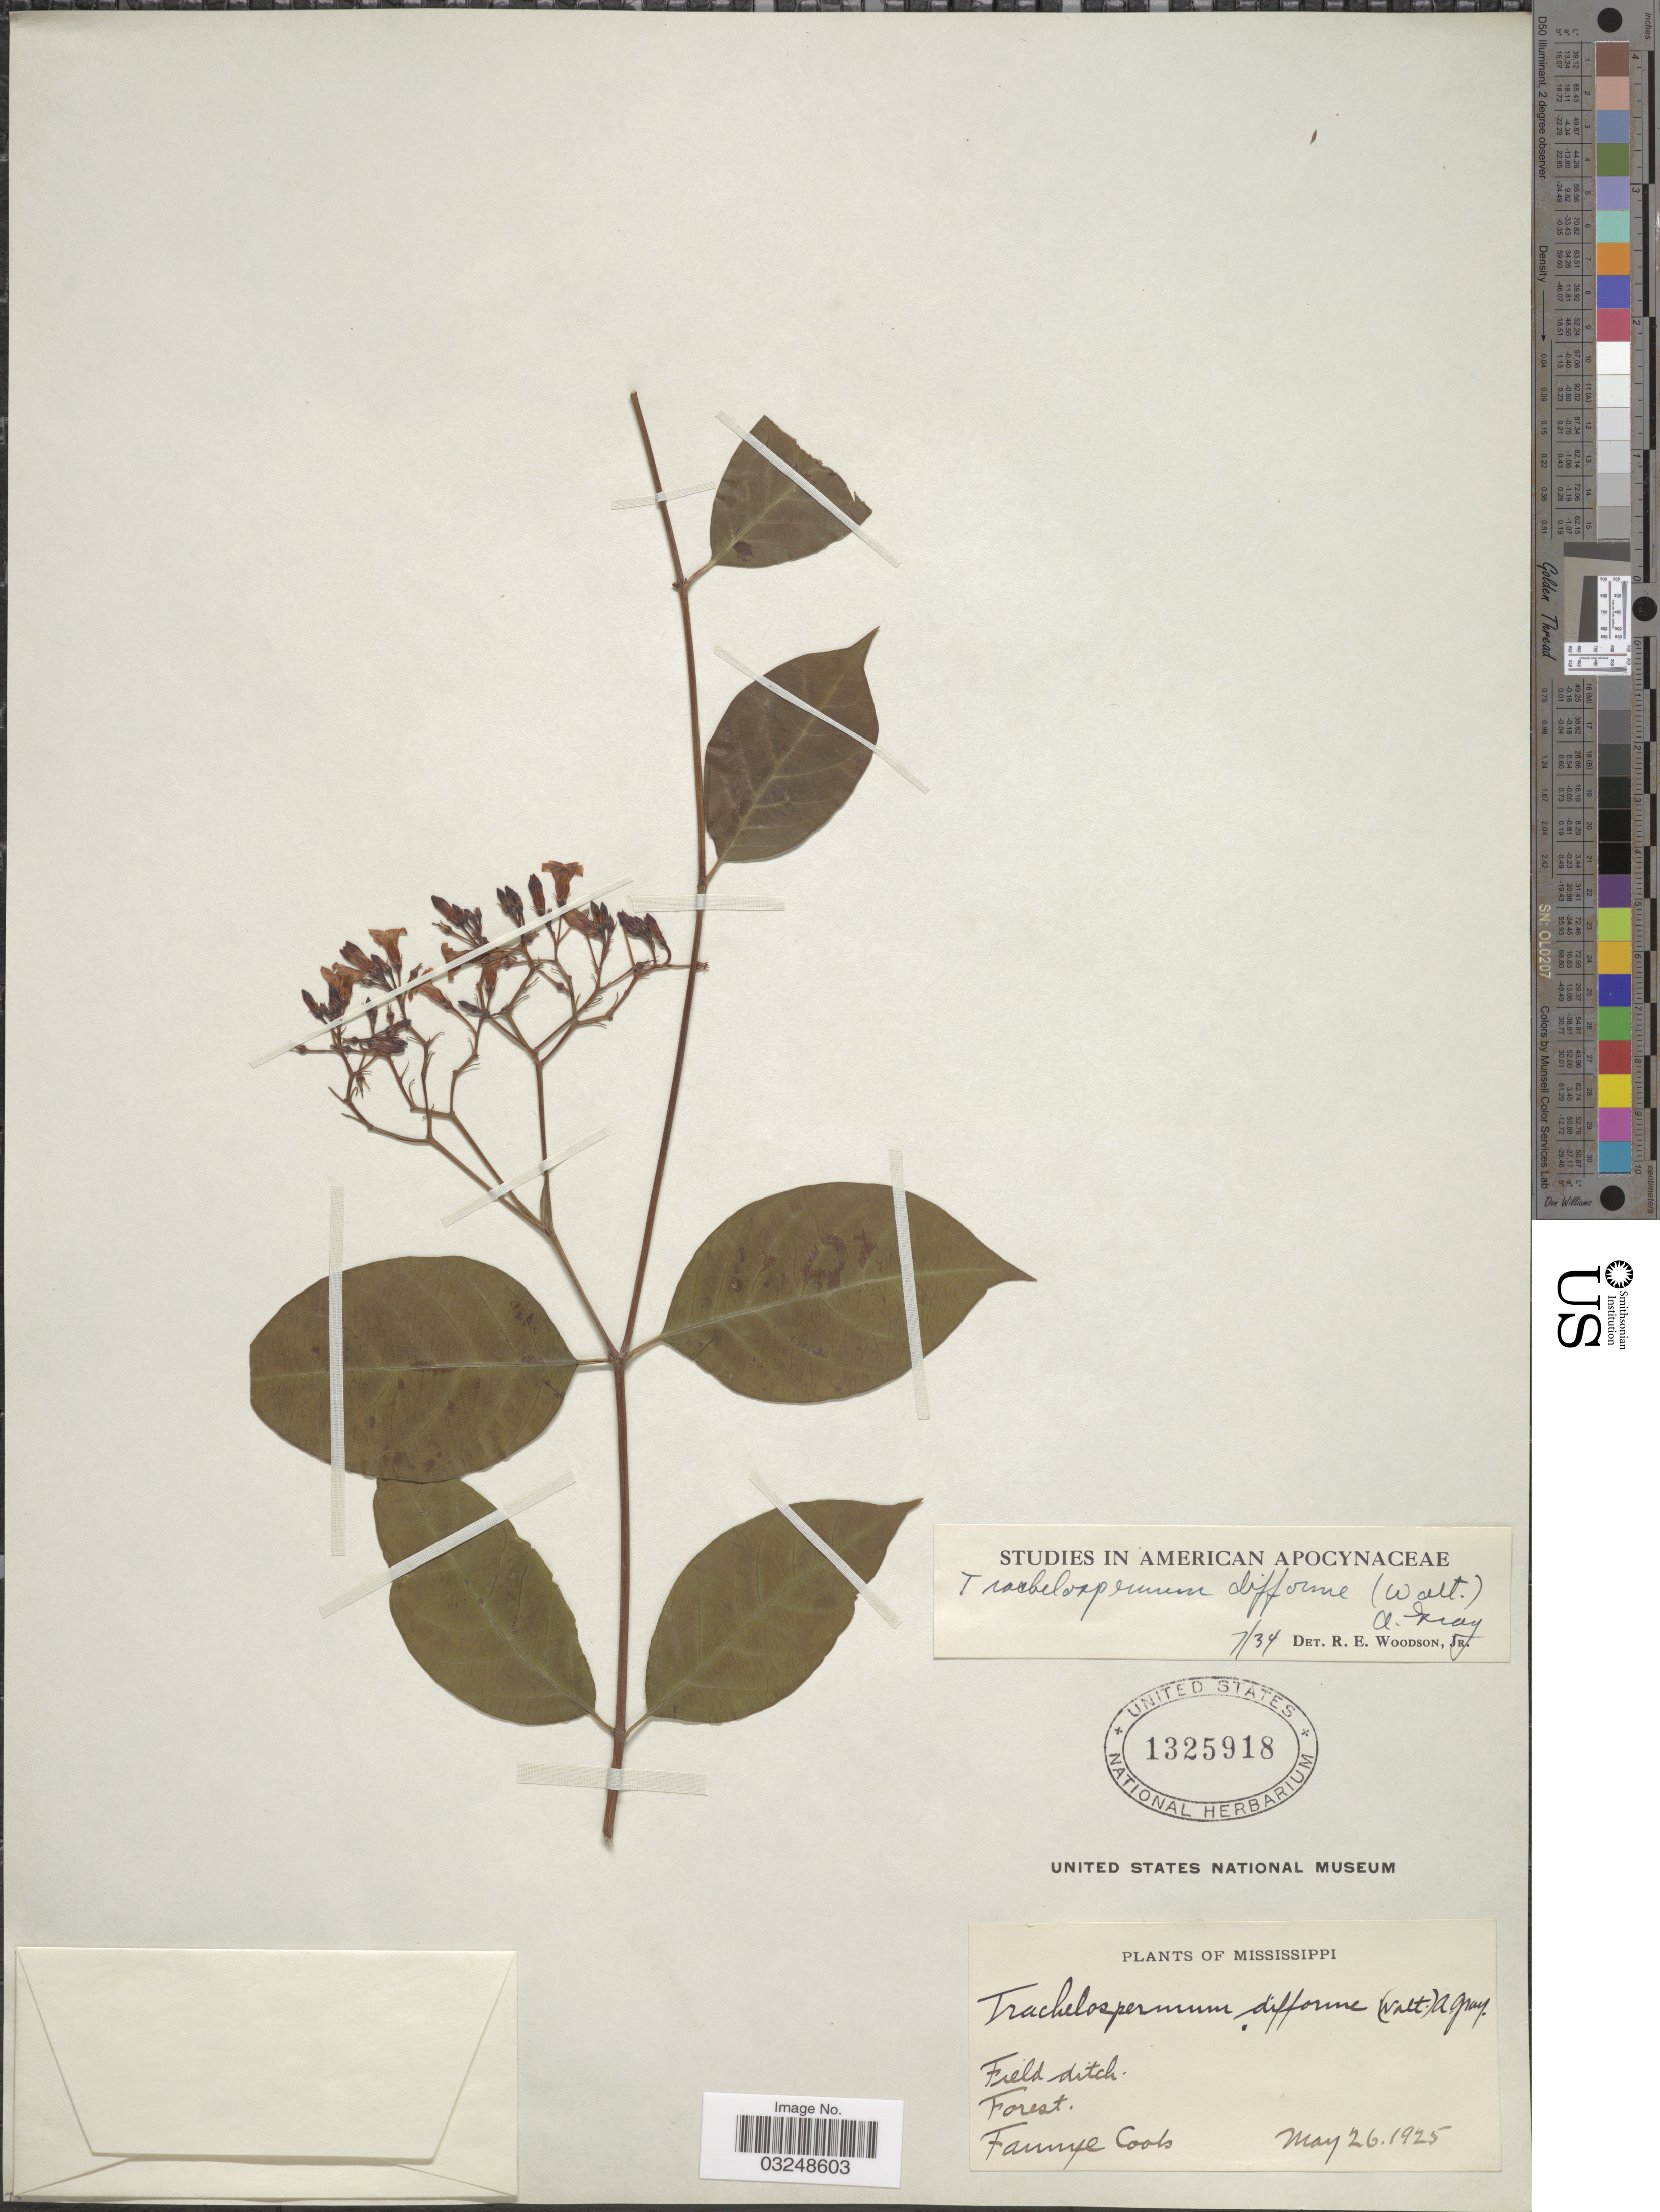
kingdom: Plantae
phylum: Tracheophyta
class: Magnoliopsida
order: Gentianales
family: Apocynaceae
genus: Trachelospermum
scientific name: Trachelospermum difforme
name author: (Walter) A. Gray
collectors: F. A. Cook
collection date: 1925-05-26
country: United States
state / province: Mississippi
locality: Forest.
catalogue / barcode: US 1325918